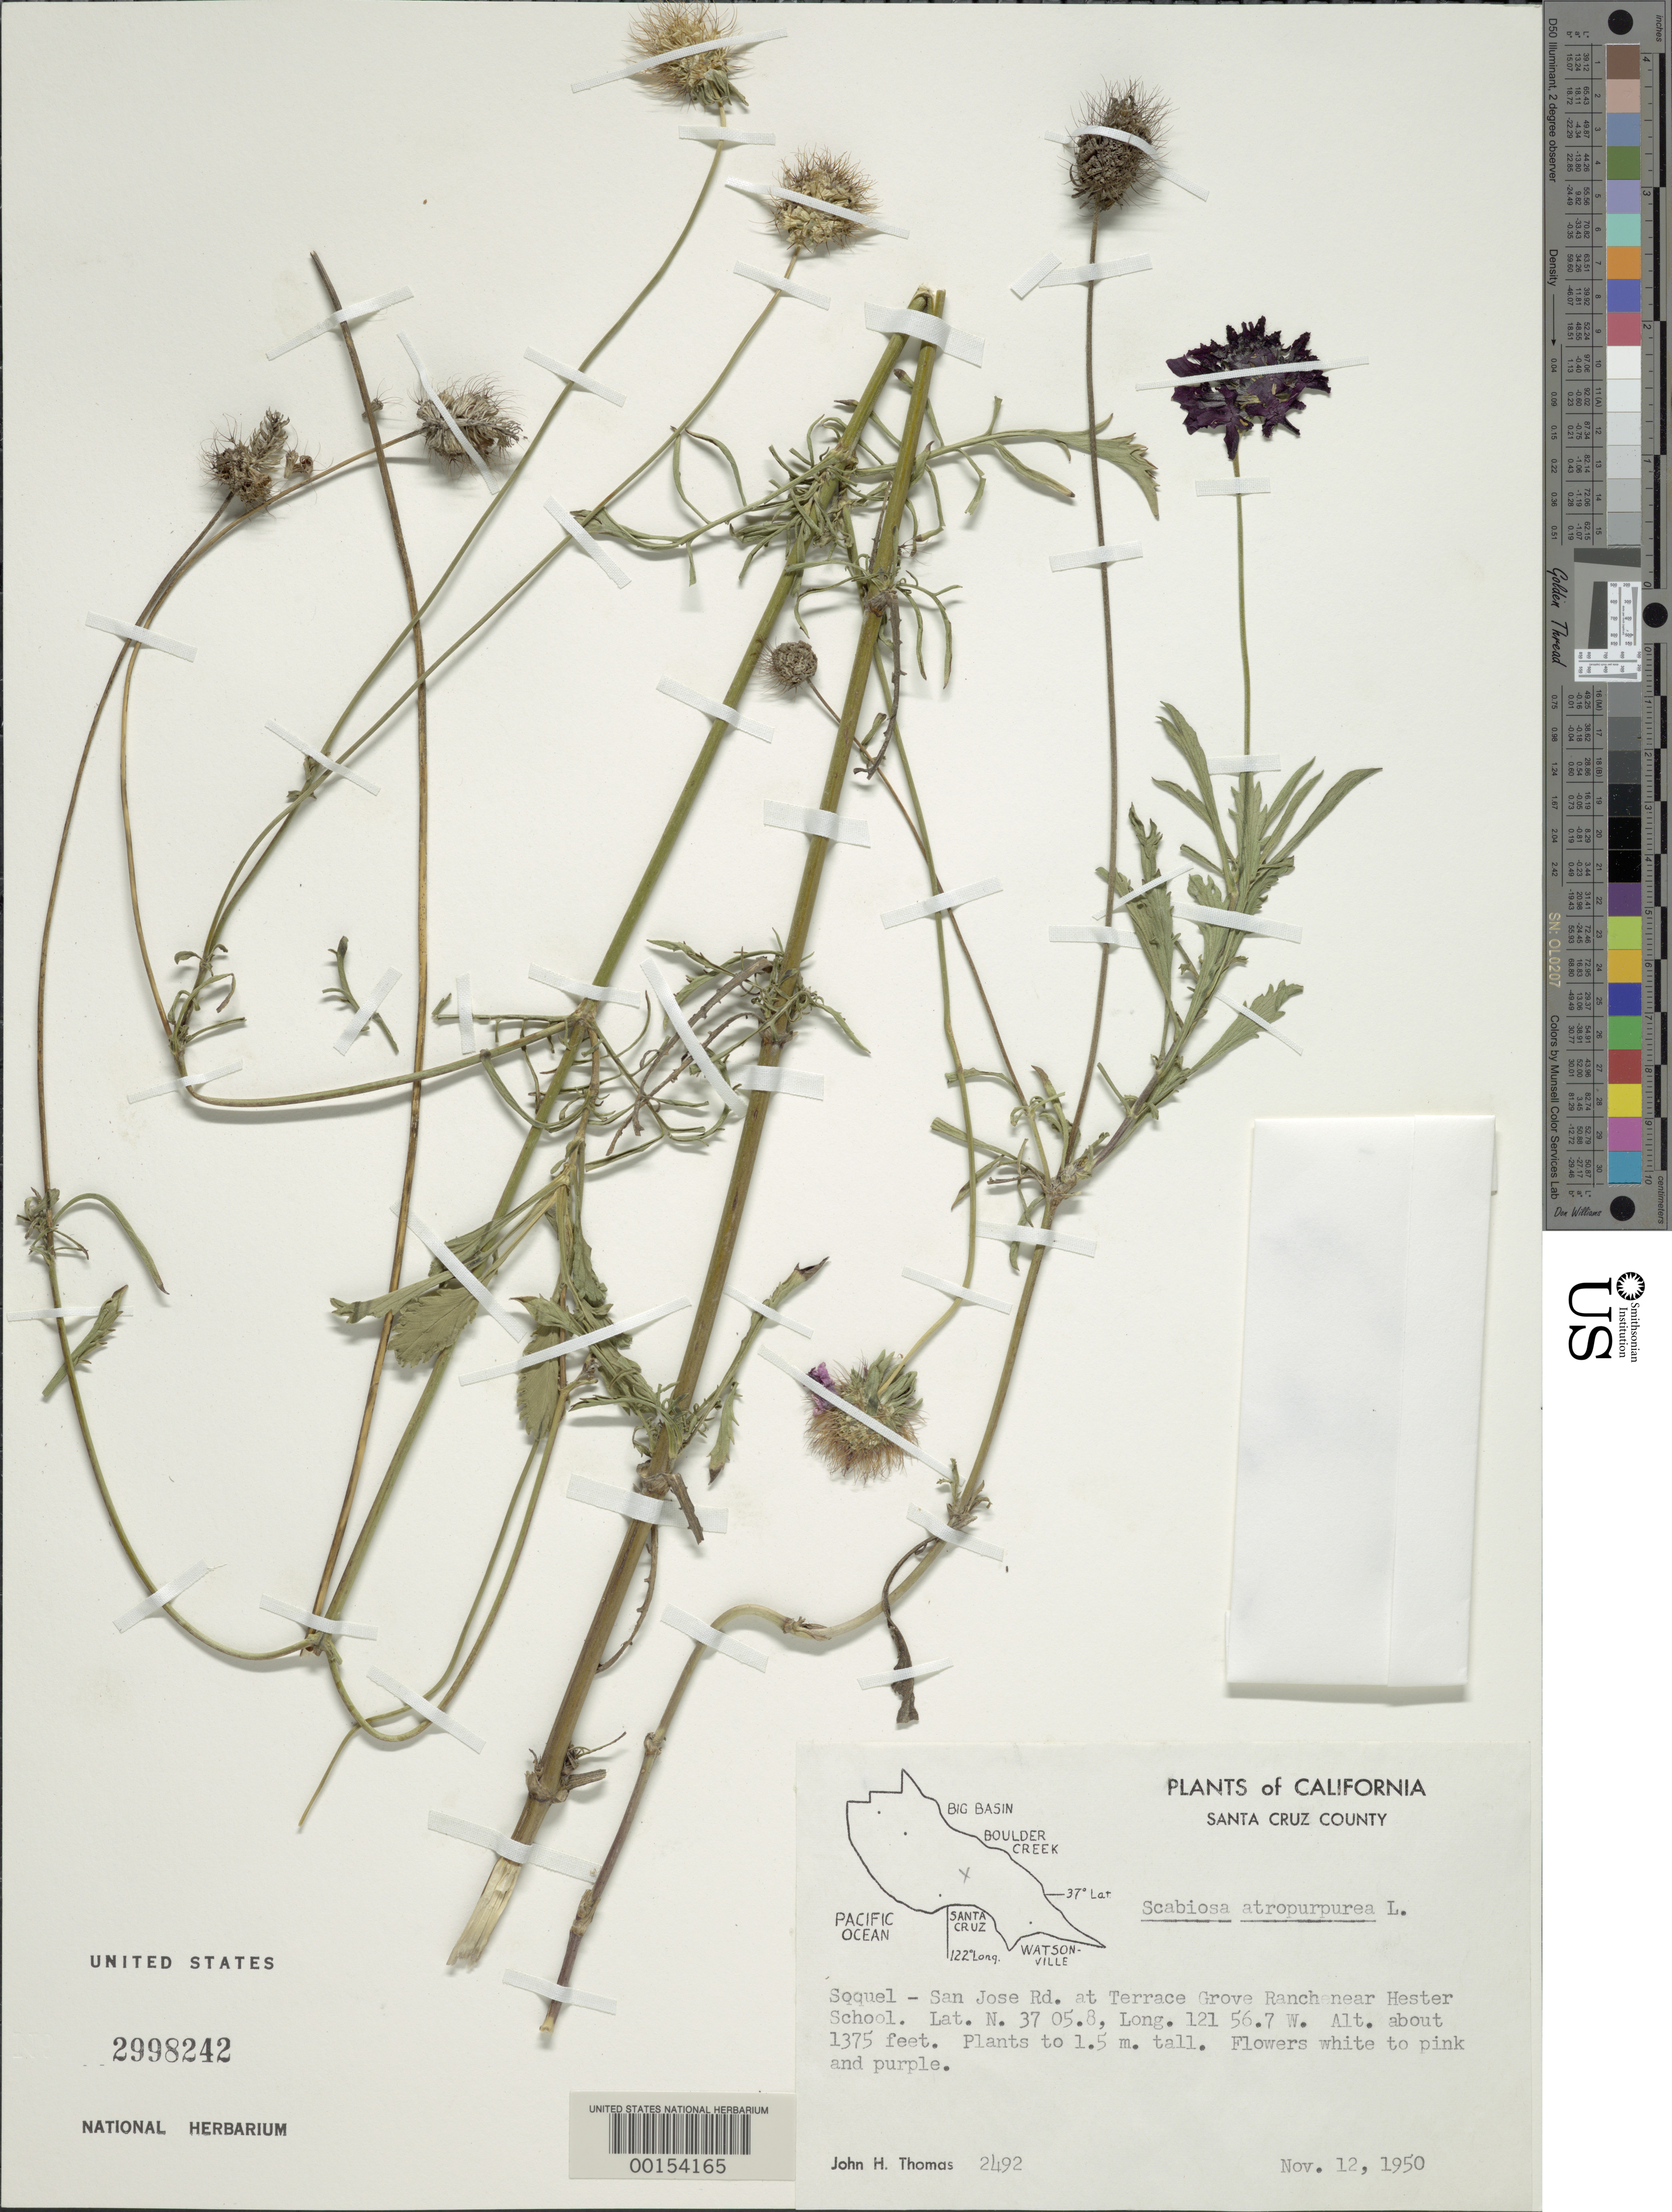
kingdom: Plantae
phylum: Tracheophyta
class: Magnoliopsida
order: Dipsacales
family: Caprifoliaceae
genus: Scabiosa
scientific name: Scabiosa atropurpurea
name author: L.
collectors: J. H. Thomas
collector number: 2492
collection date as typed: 12 Nov 1950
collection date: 1950-11-12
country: United States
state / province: California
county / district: Santa Cruz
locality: Soquel, San Jose Rd. at Terrace Grove Ranch near Hester School.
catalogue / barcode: US 2998242